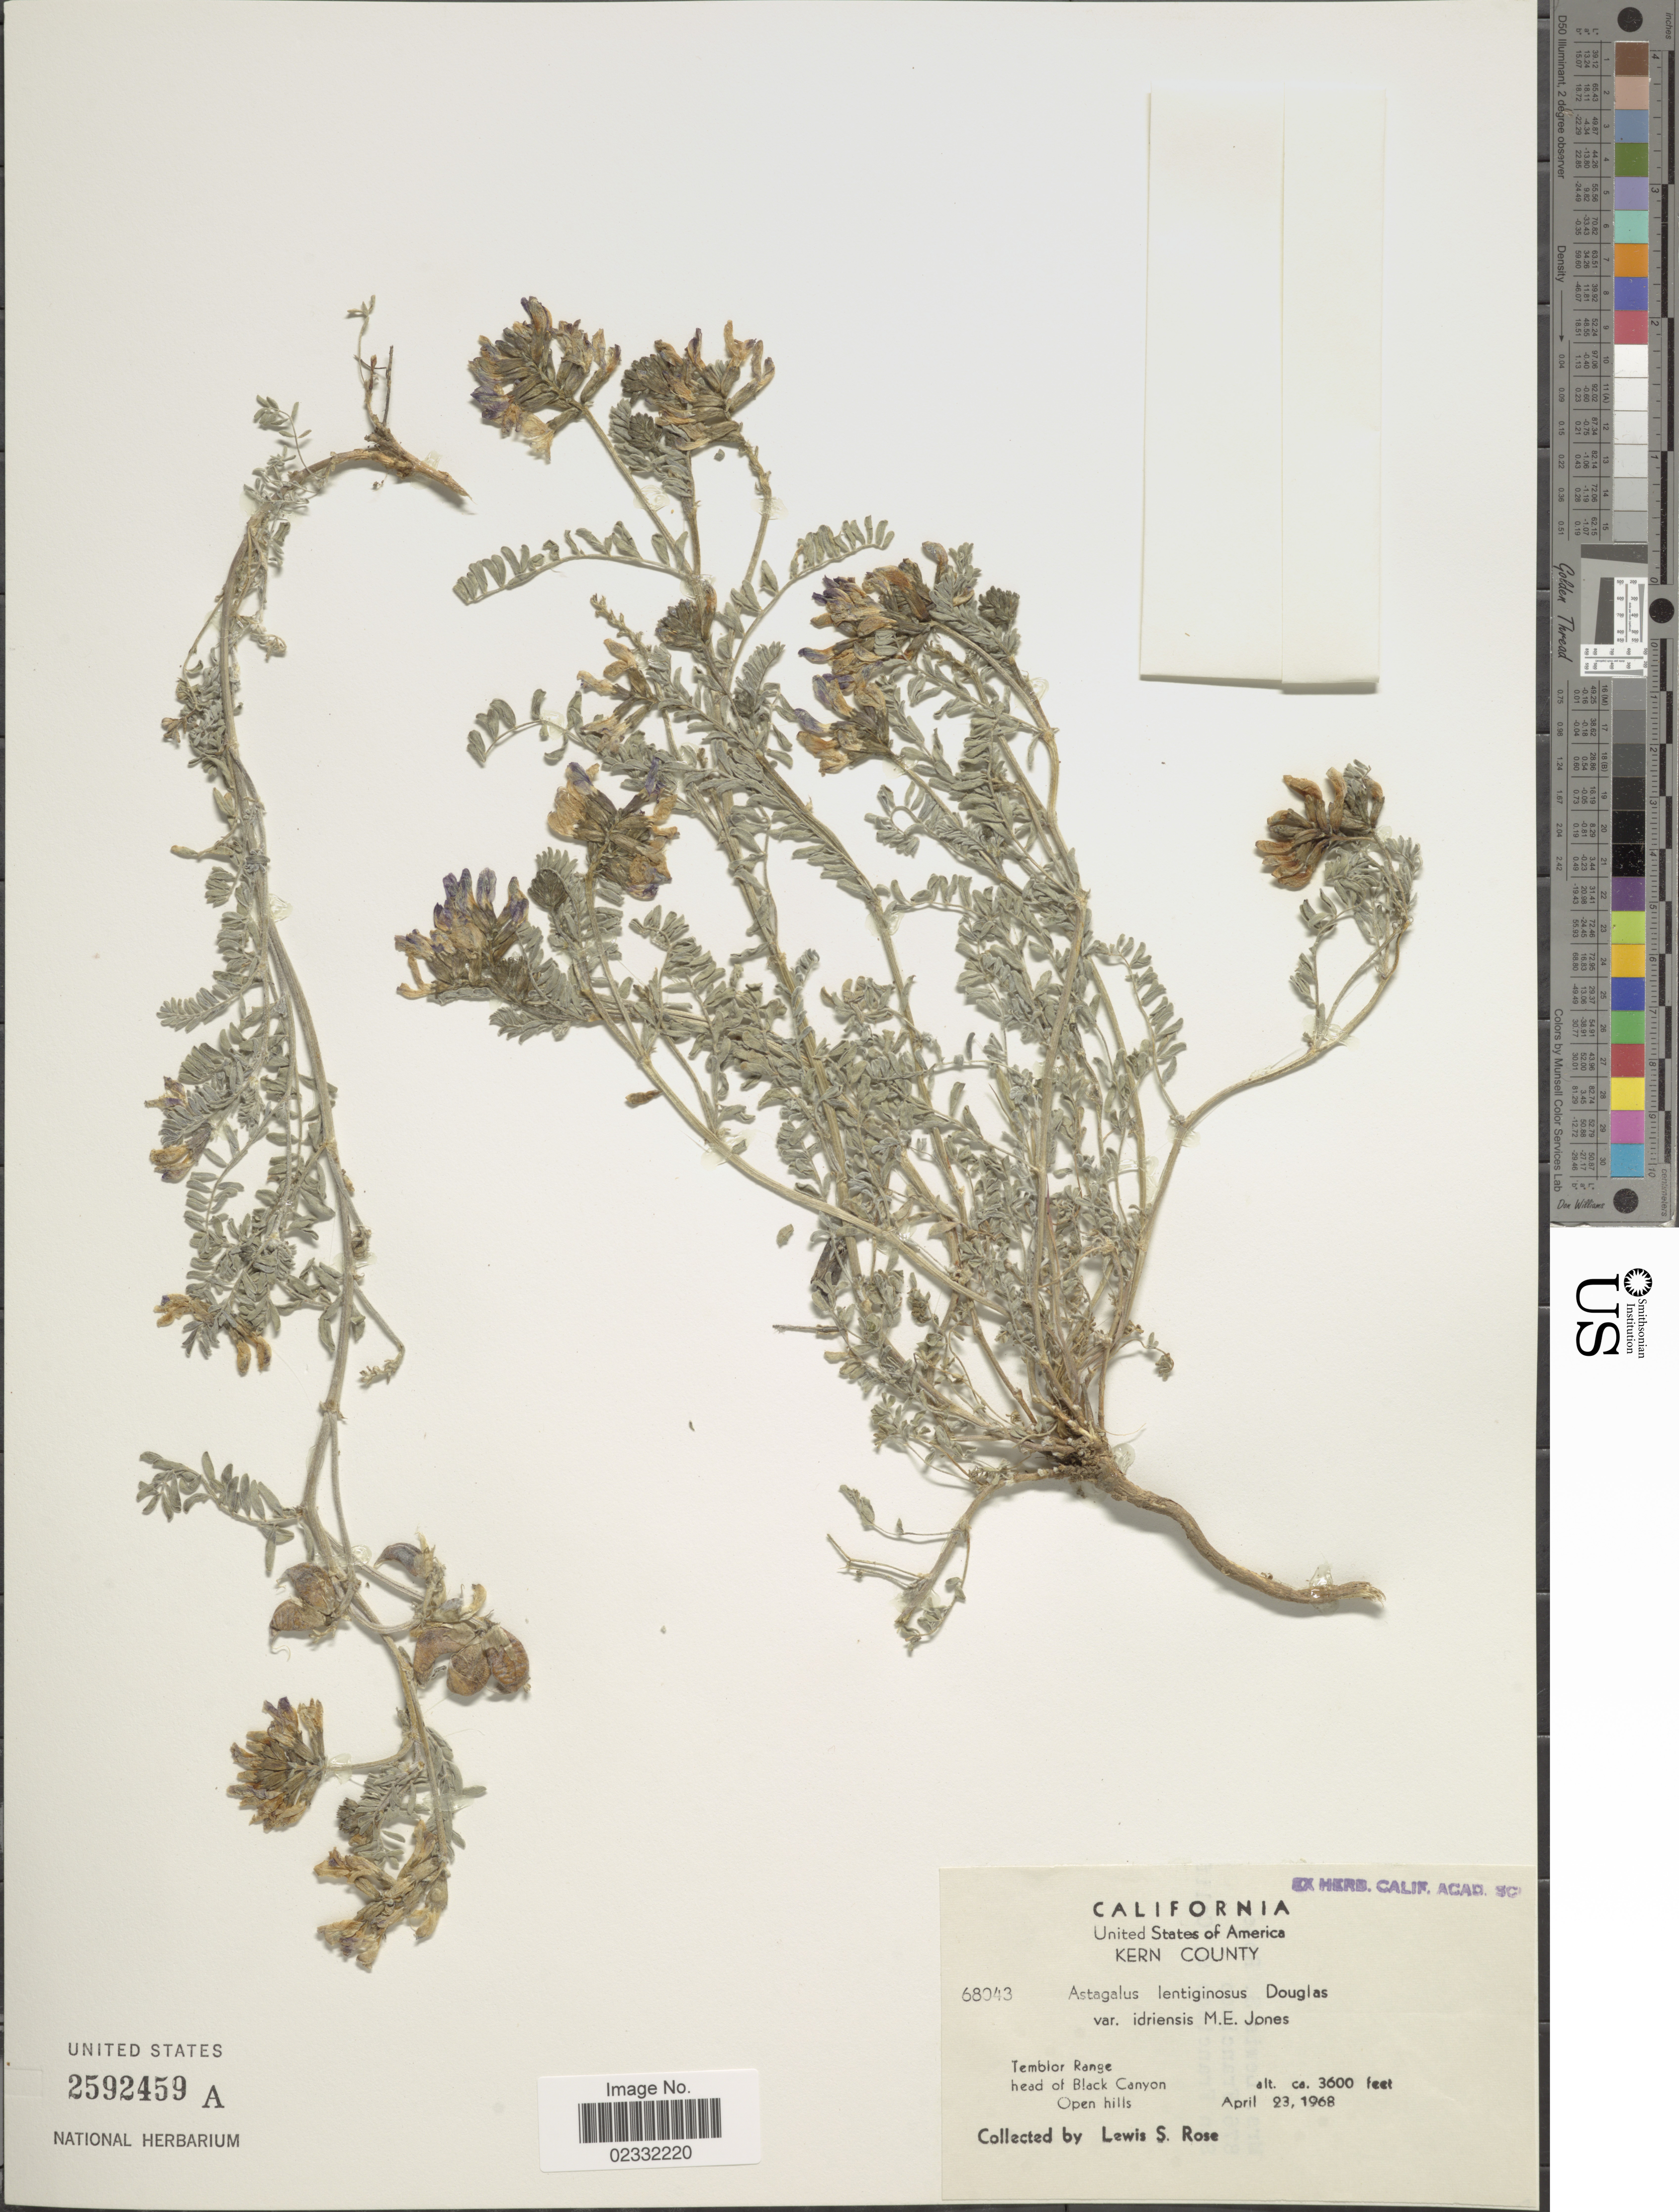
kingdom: Plantae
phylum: Tracheophyta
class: Magnoliopsida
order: Fabales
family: Fabaceae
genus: Astragalus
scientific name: Astragalus lentiginosus var. idriensis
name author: M.E. Jones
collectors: L. S. Rose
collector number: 68043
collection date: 1968-04-23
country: United States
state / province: California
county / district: Kern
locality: Kern County, Temblor Range head of Black Canyon, Open hills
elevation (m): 1097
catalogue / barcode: US 2592459A